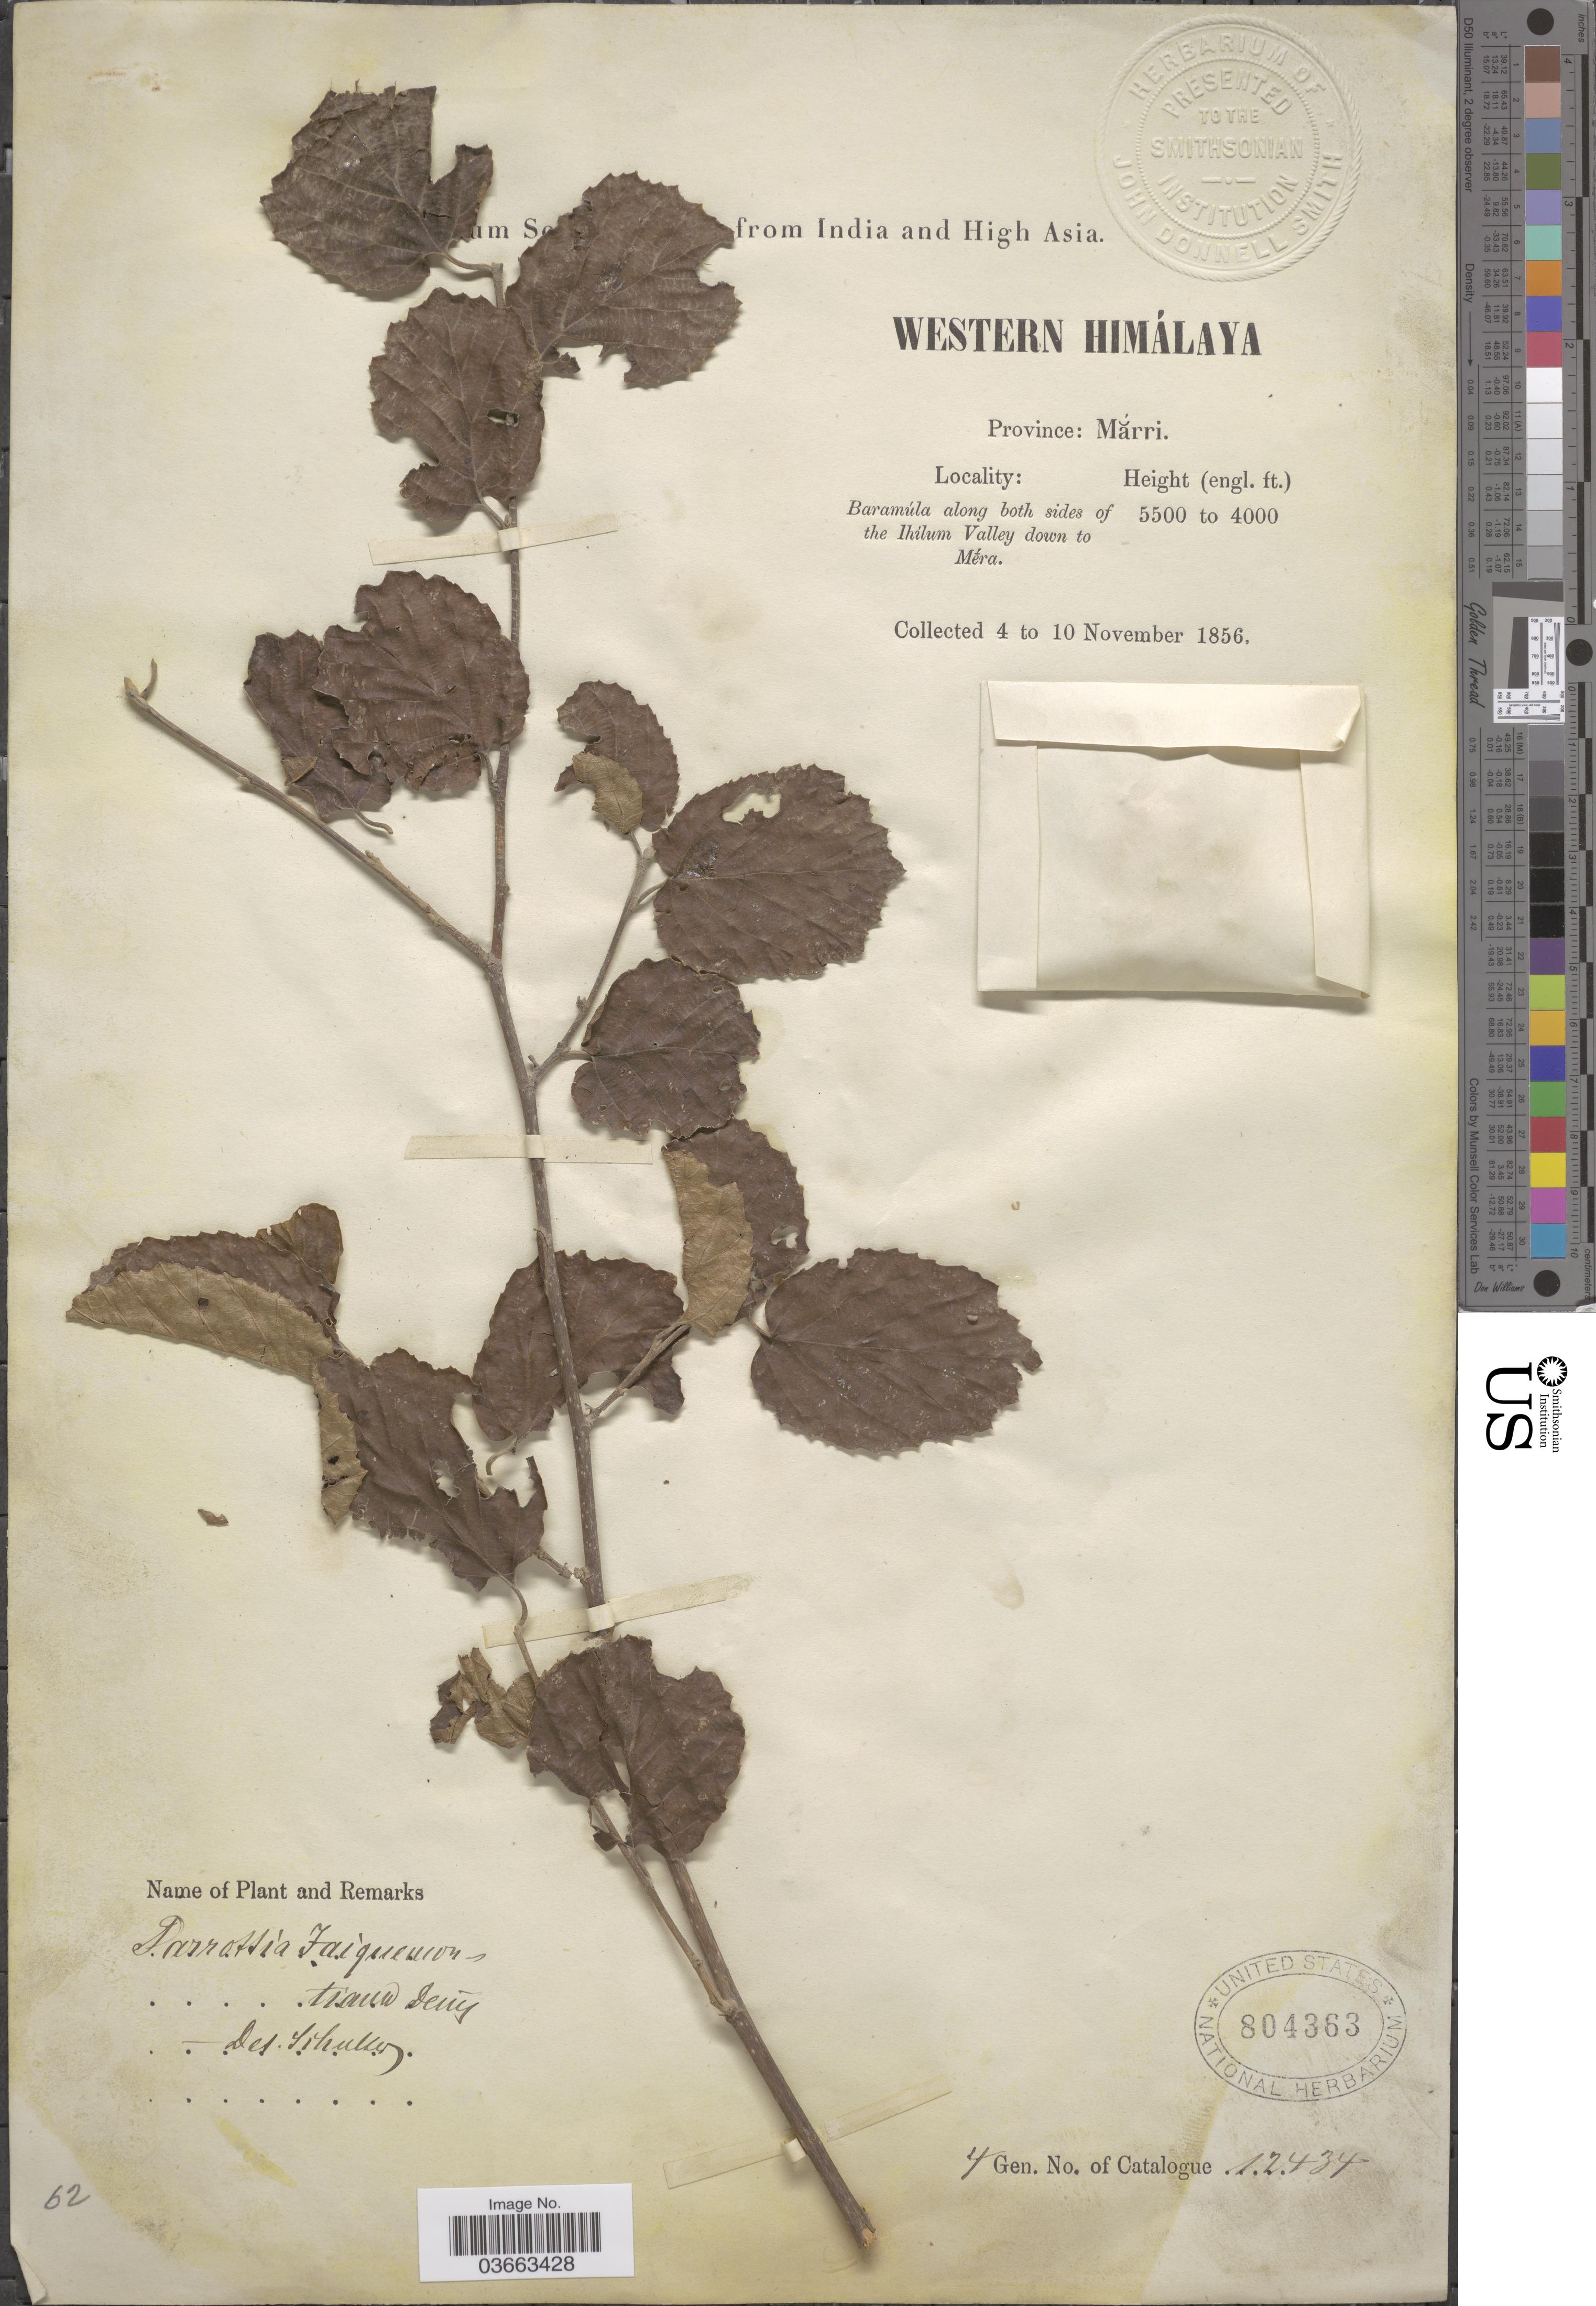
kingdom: Plantae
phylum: Tracheophyta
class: Magnoliopsida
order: Saxifragales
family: Hamamelidaceae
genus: Parrotia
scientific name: Parrotia jacquemontiana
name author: Decne.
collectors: ex herb. Schlagintweit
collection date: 1856-11-04/1856-11-10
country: India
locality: Western Himálaya. Province: Mărri. Baramúla along both sides of the Ihílum Valley down to Méra.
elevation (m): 1219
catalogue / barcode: US 804363